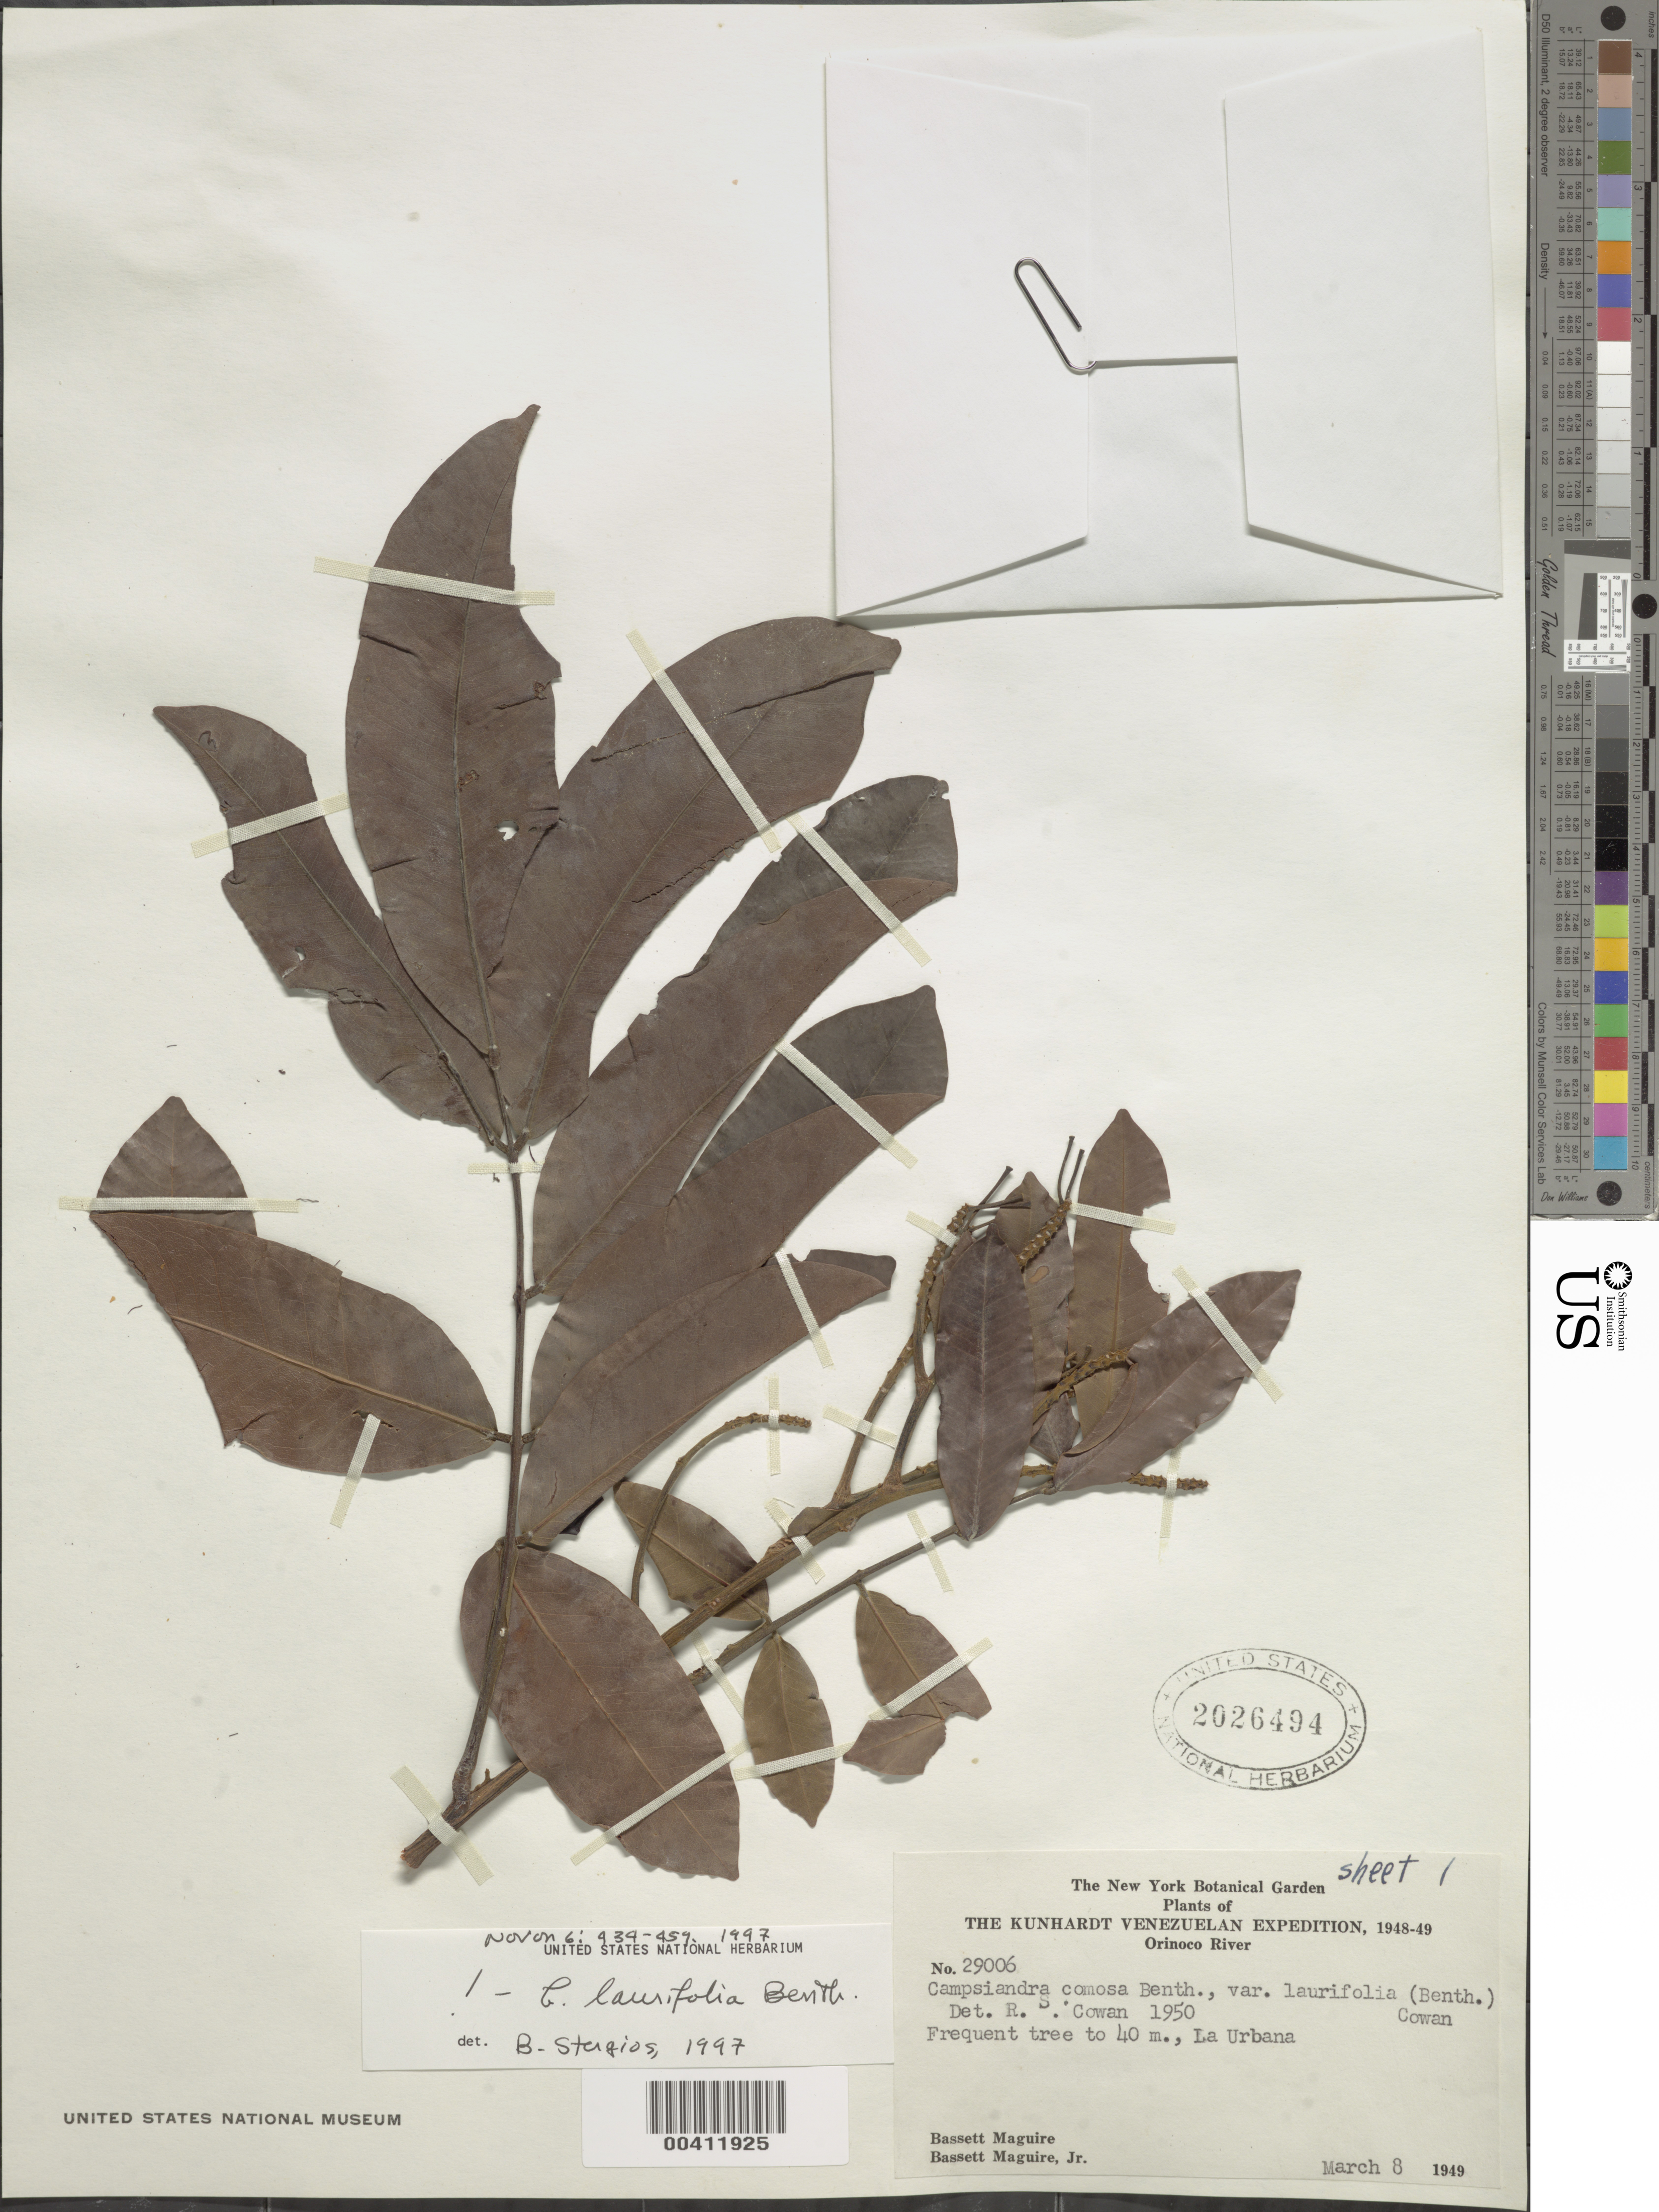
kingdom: Plantae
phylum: Tracheophyta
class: Magnoliopsida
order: Fabales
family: Fabaceae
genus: Campsiandra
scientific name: Campsiandra laurifolia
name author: Benth.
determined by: Cowan, R. S.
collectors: B. Maguire & B. Maguire Jr.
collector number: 29006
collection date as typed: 08 Mar 1949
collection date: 1949-03-08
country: Venezuela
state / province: Apure / Bolivar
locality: Rio orinoco, la urbana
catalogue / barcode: US 2026494